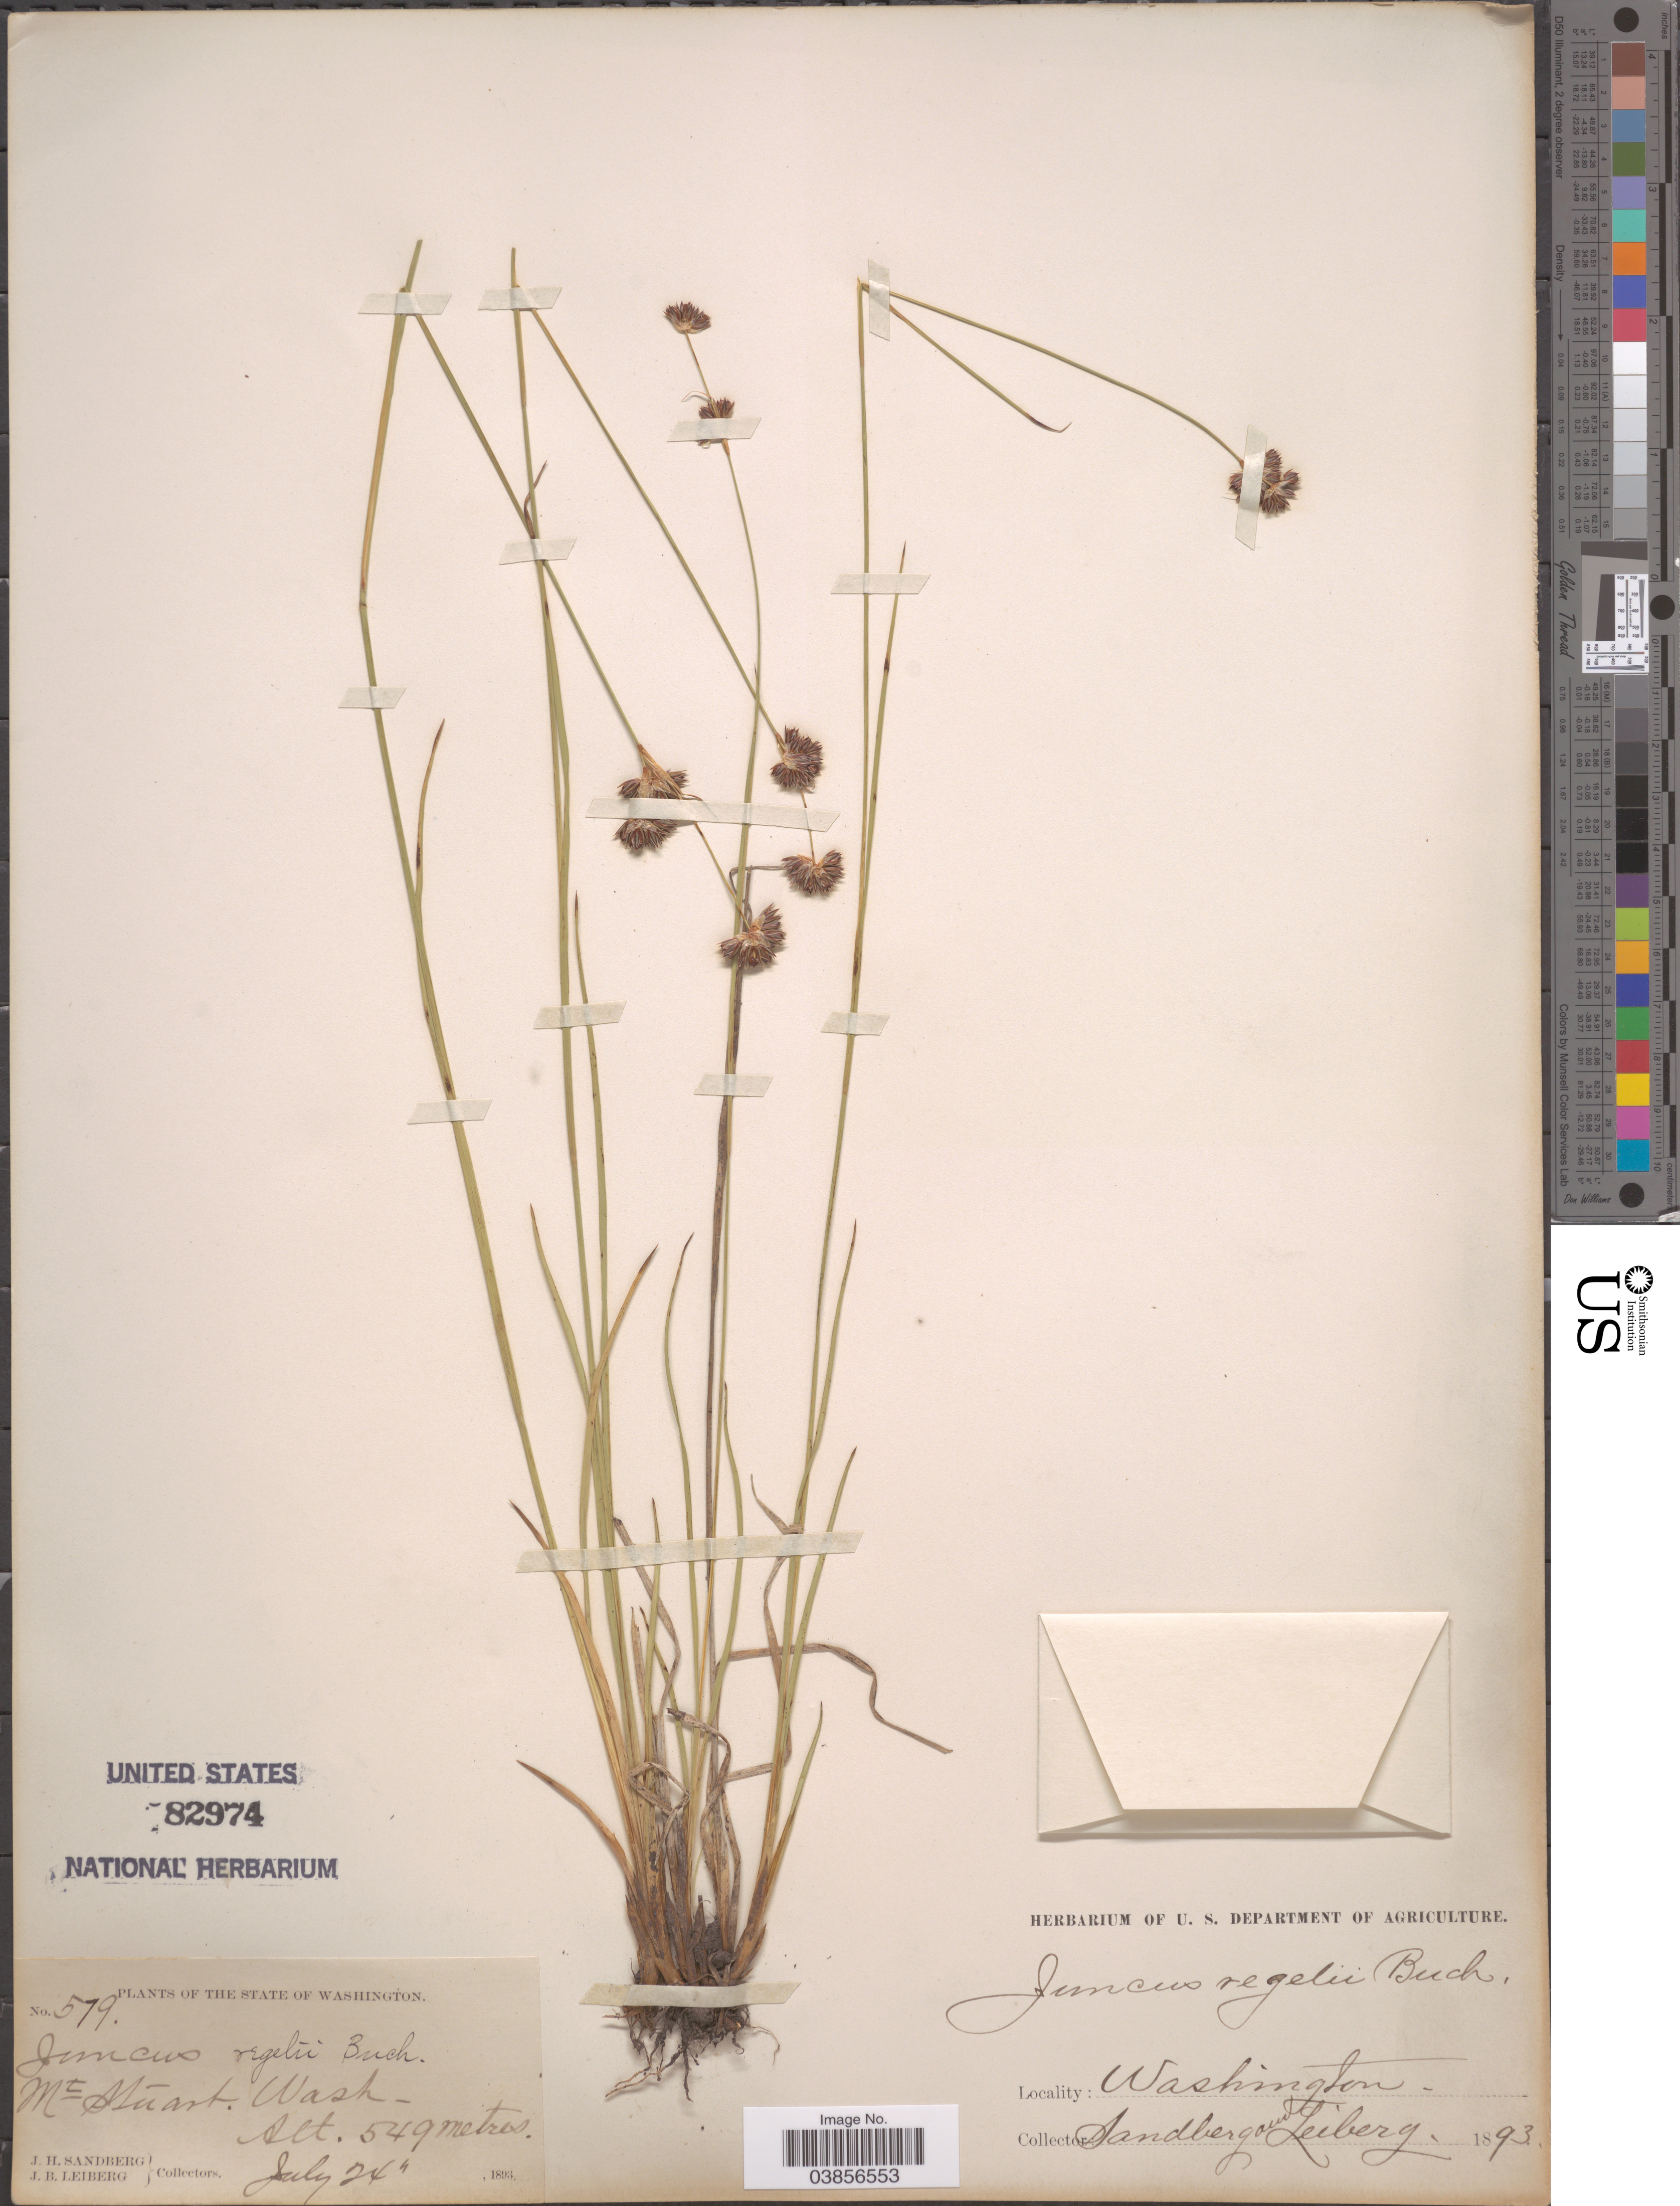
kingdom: Plantae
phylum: Tracheophyta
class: Liliopsida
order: Poales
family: Juncaceae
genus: Juncus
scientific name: Juncus regelii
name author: Buchenau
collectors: J. H. Sandberg & J. B. Leiberg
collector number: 579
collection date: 1893-07-24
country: United States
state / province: Washington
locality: Mt. Stuart.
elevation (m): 549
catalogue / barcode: US 82974